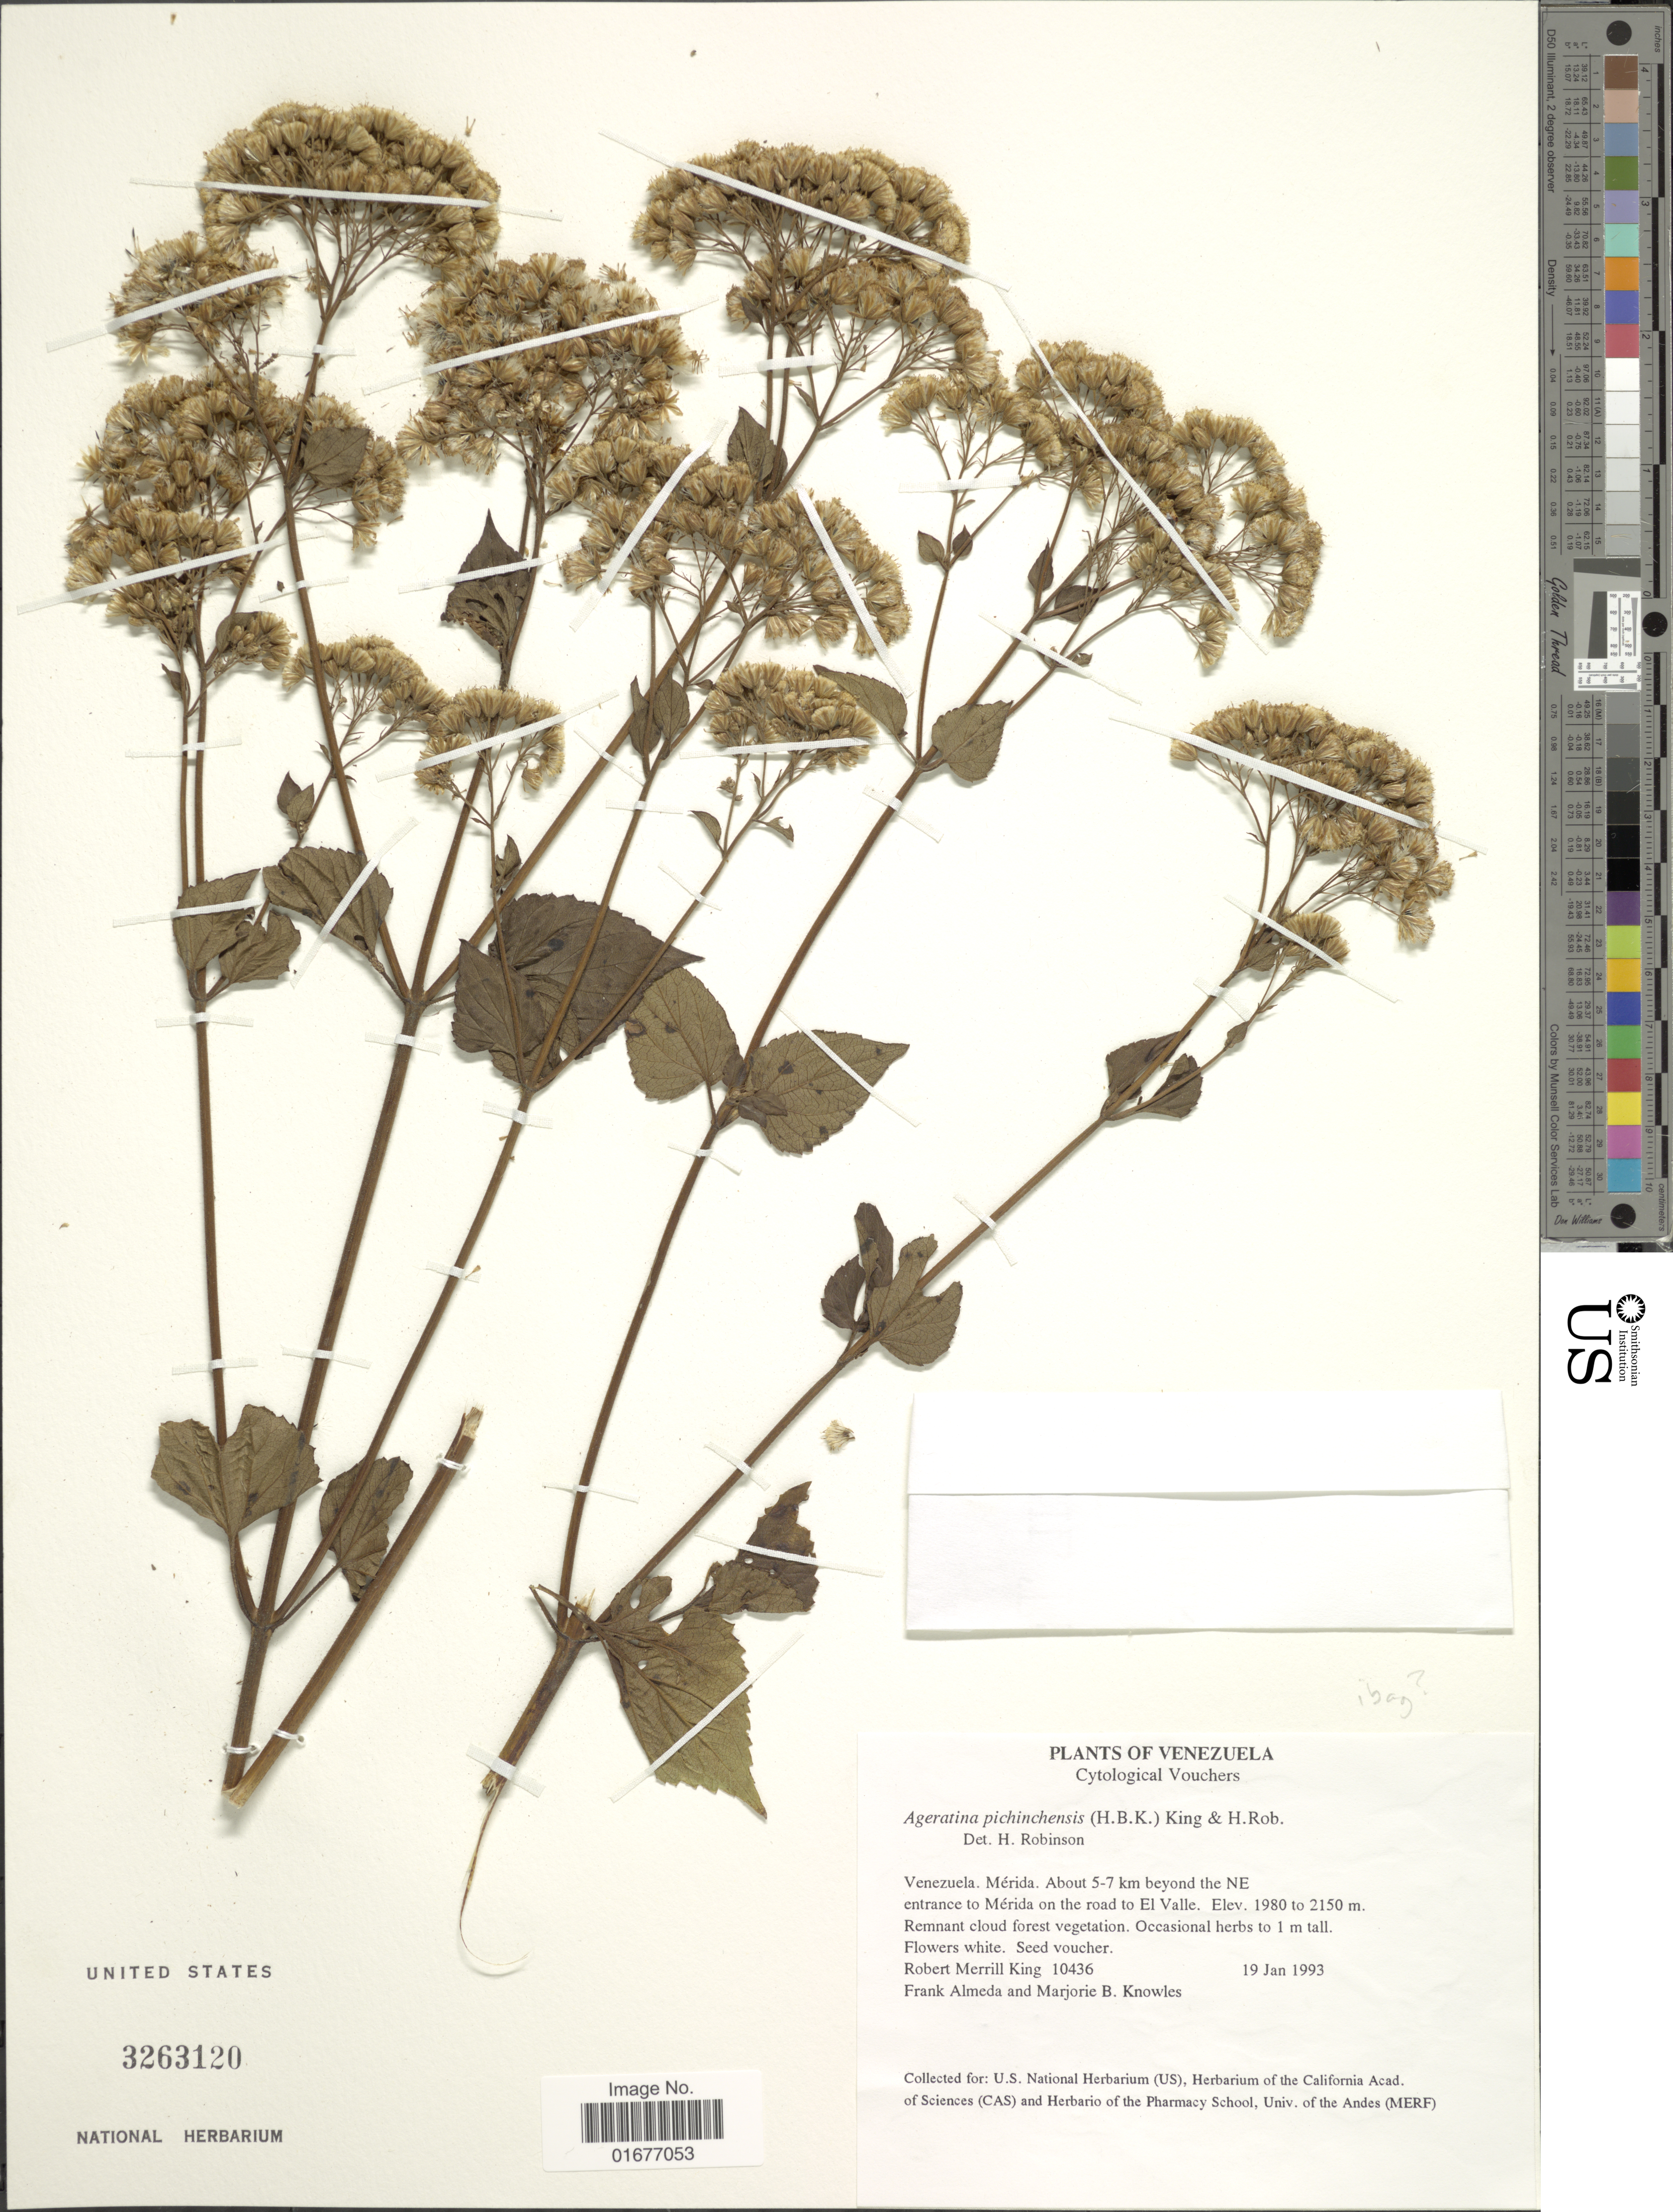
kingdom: Plantae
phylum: Tracheophyta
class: Magnoliopsida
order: Asterales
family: Asteraceae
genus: Ageratina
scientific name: Ageratina ibaguensis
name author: (Sch. Bip. ex Hieron.) R.M. King & H. Rob.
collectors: R. M. King, F. Almeda & M. B. Knowles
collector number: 10436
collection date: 1993-01-19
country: Venezuela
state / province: Mérida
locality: About 5-7 km beyond the NE entrance to Merida on the road to El Valle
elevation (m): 1980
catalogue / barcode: US 3263120